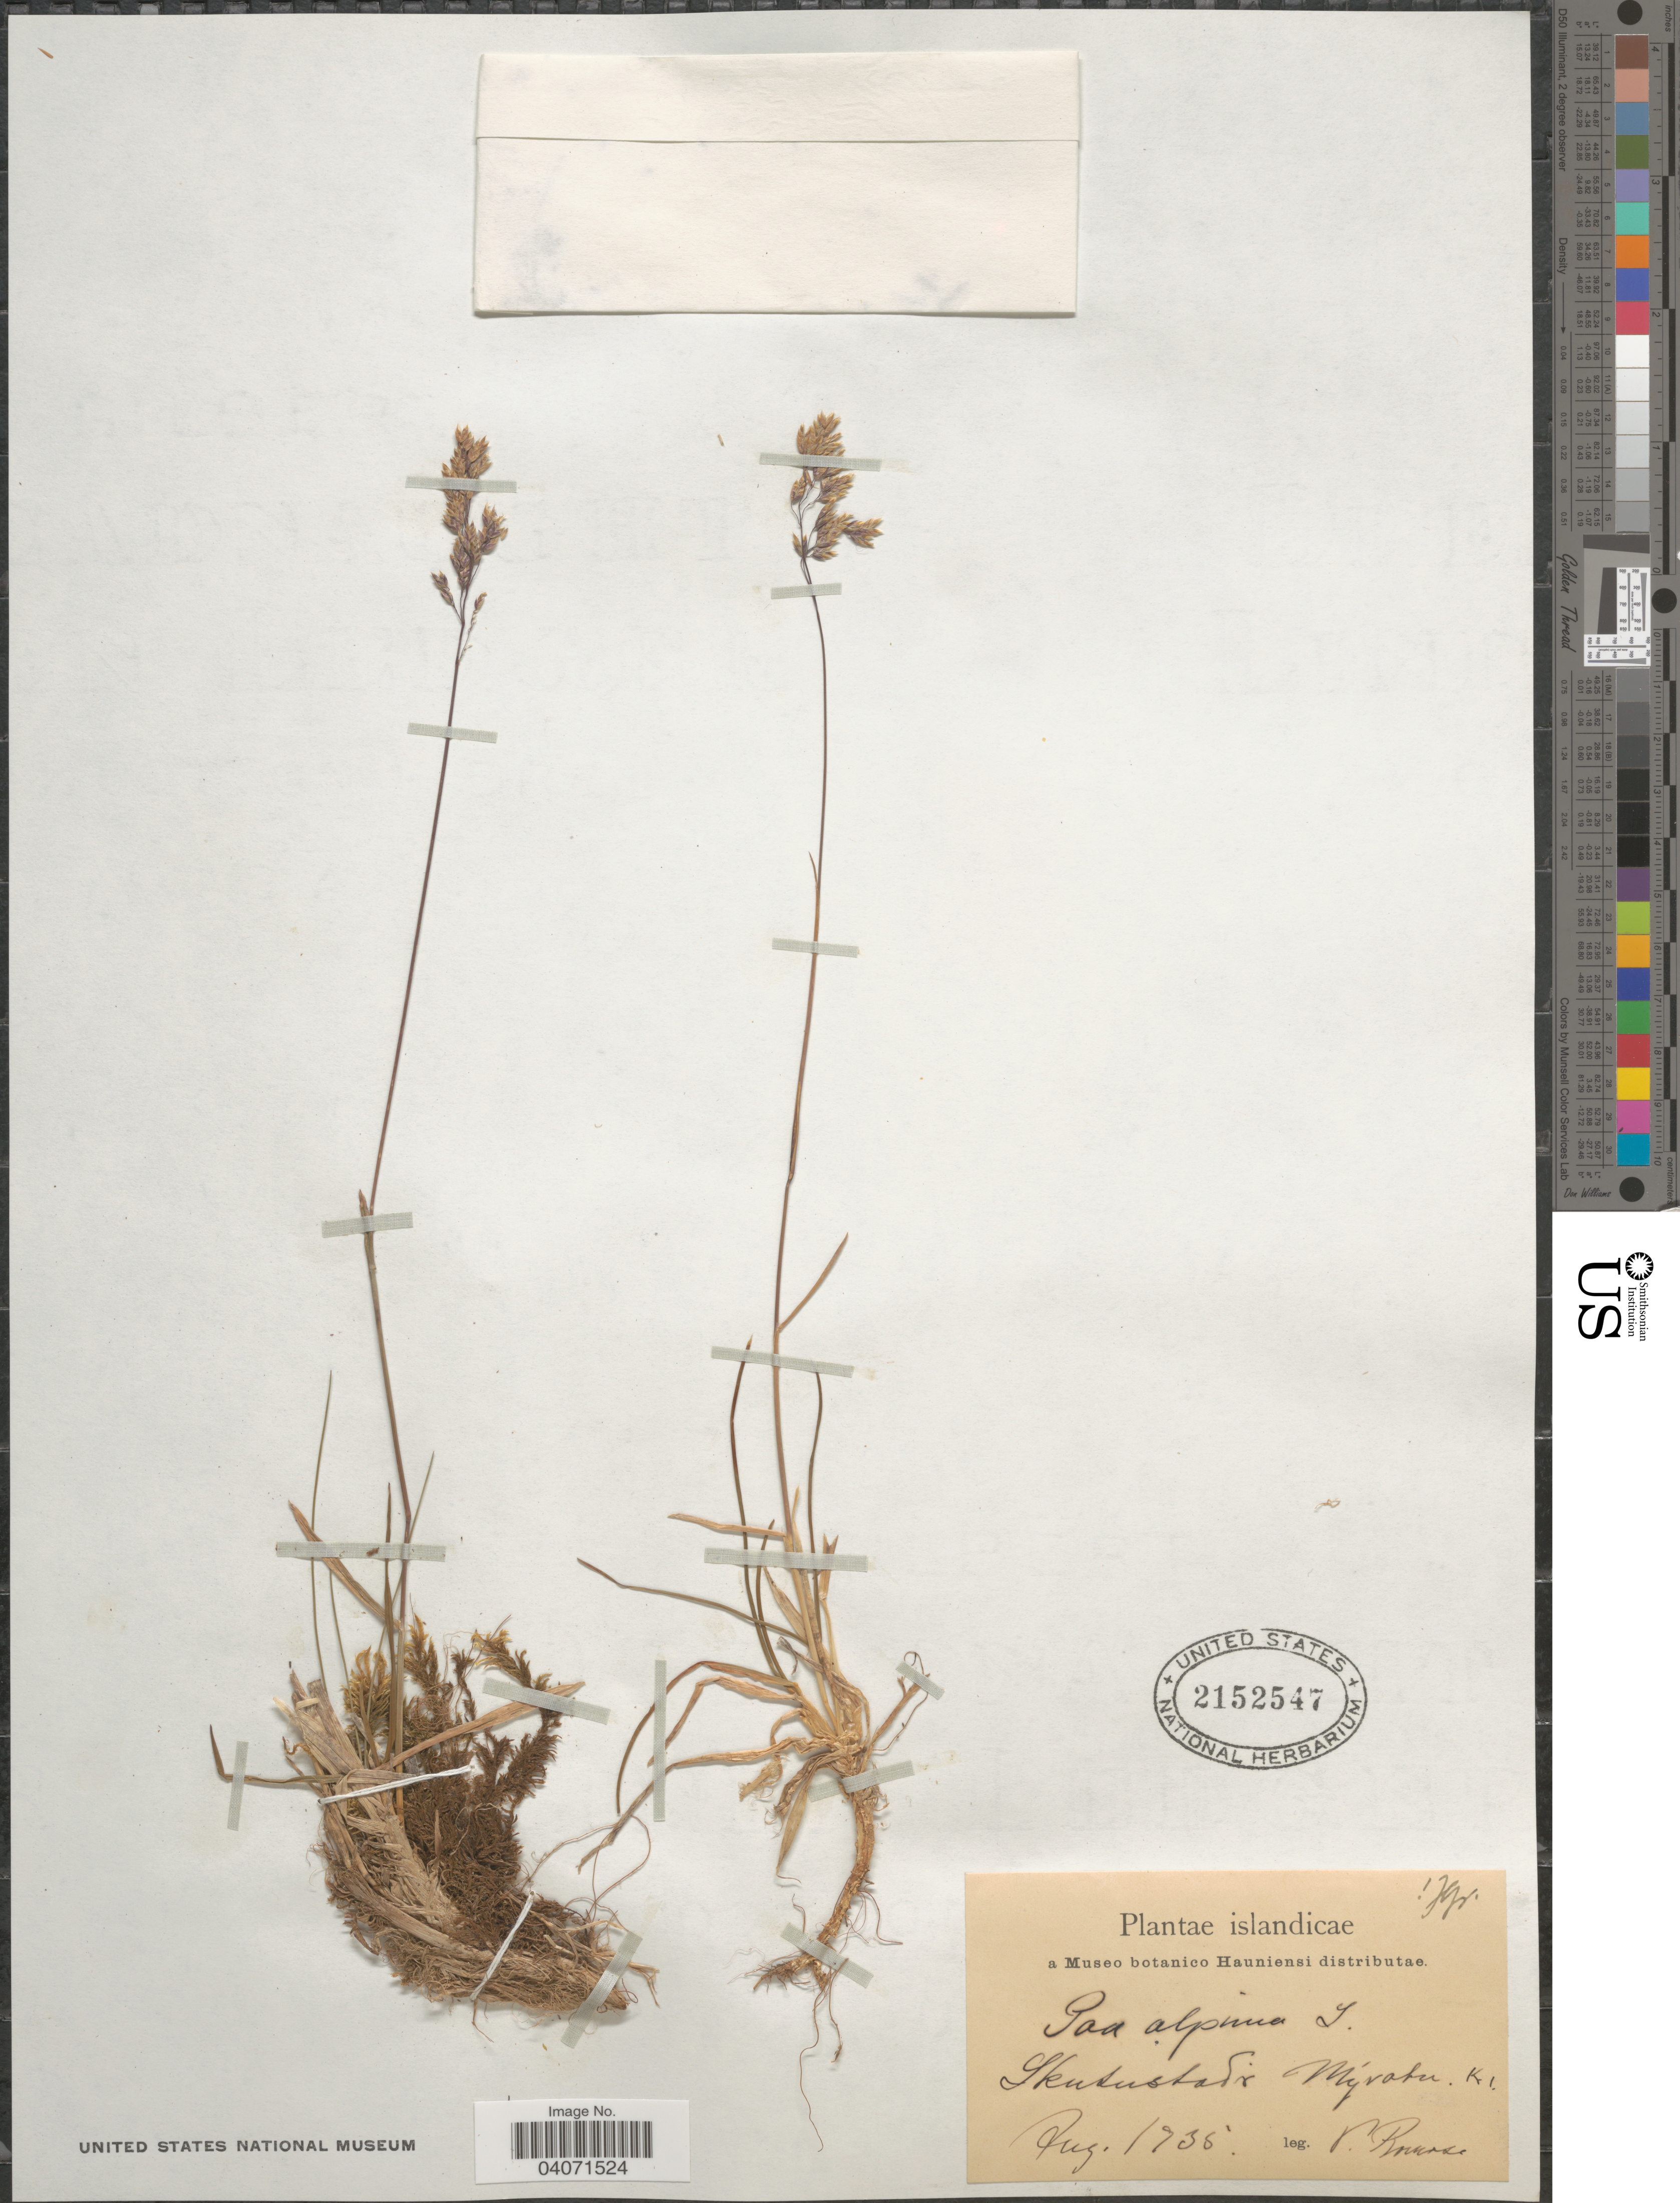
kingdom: Plantae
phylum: Tracheophyta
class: Liliopsida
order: Poales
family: Poaceae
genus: Poa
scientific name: Poa alpina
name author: L.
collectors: V. Romose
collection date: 1935-08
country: Iceland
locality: Skútustaðir Myvatn, K.I.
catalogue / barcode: US 2152547